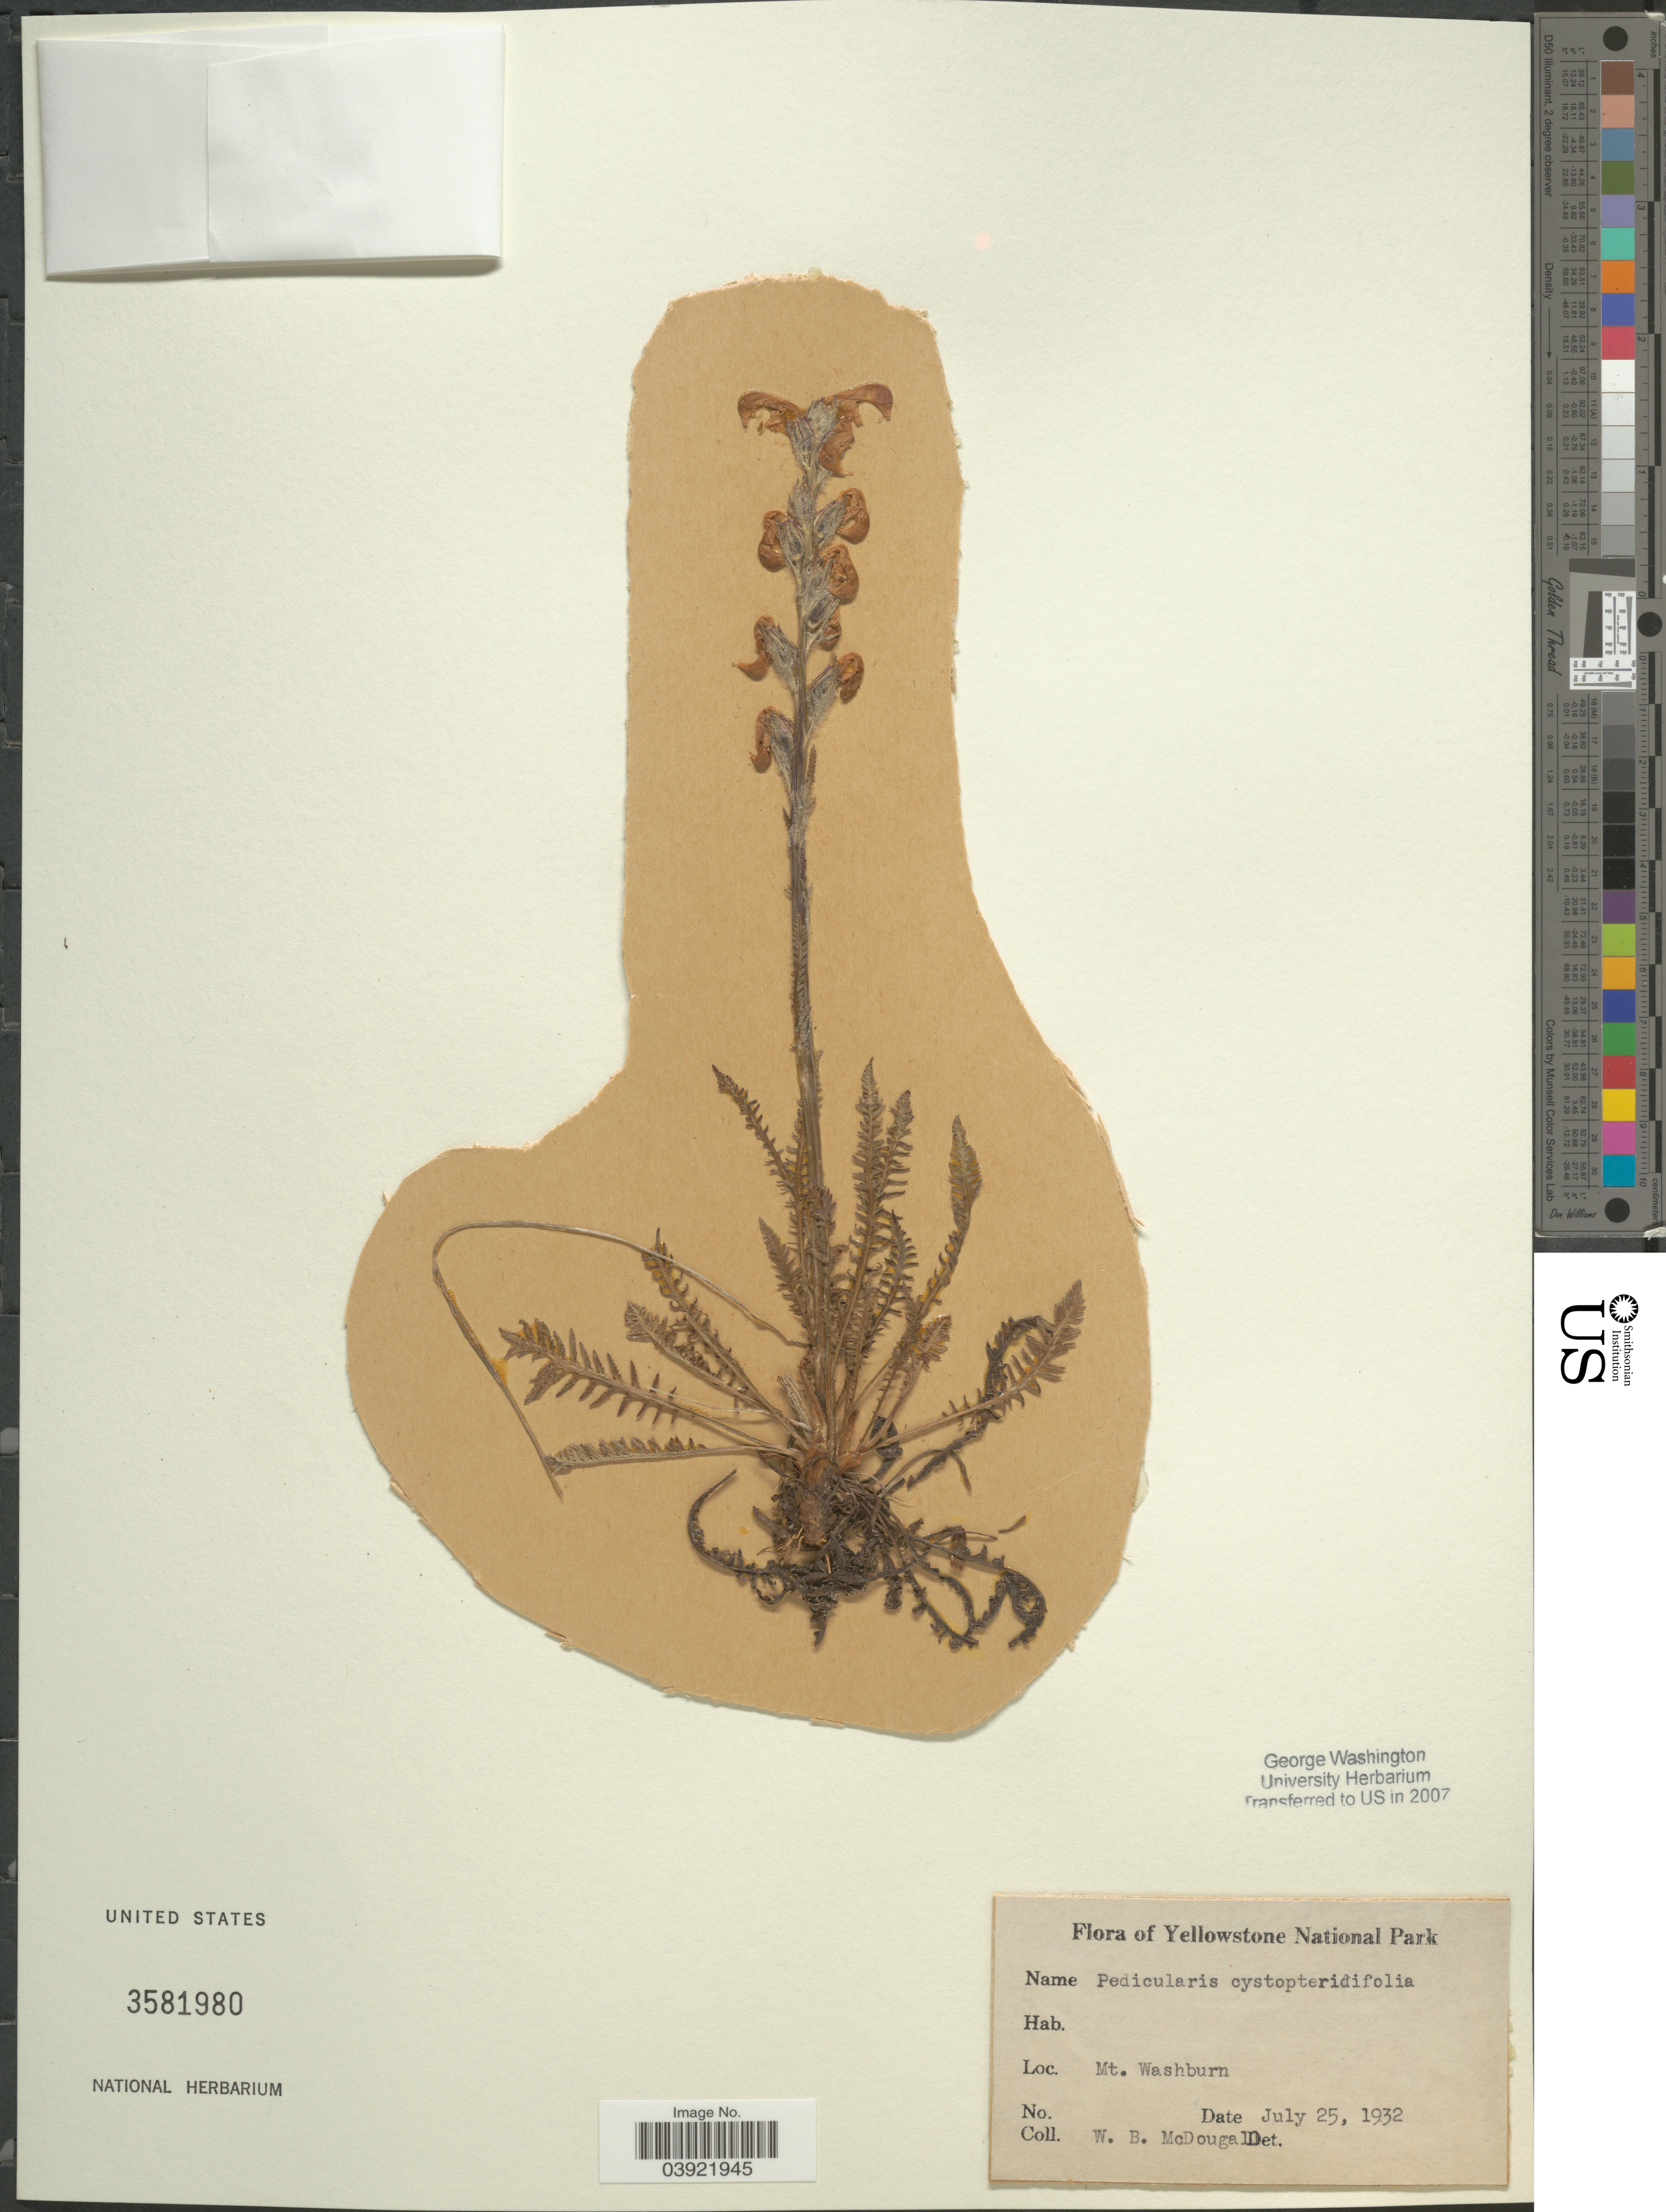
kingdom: Plantae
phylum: Tracheophyta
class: Magnoliopsida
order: Lamiales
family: Orobanchaceae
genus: Pedicularis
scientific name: Pedicularis cystopteridifolia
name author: Rydb.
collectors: W. B. McDougall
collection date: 1932-07-25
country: United States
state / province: Wyoming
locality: Yellowstone National Park. Mt. Washburn.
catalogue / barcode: US 3581980